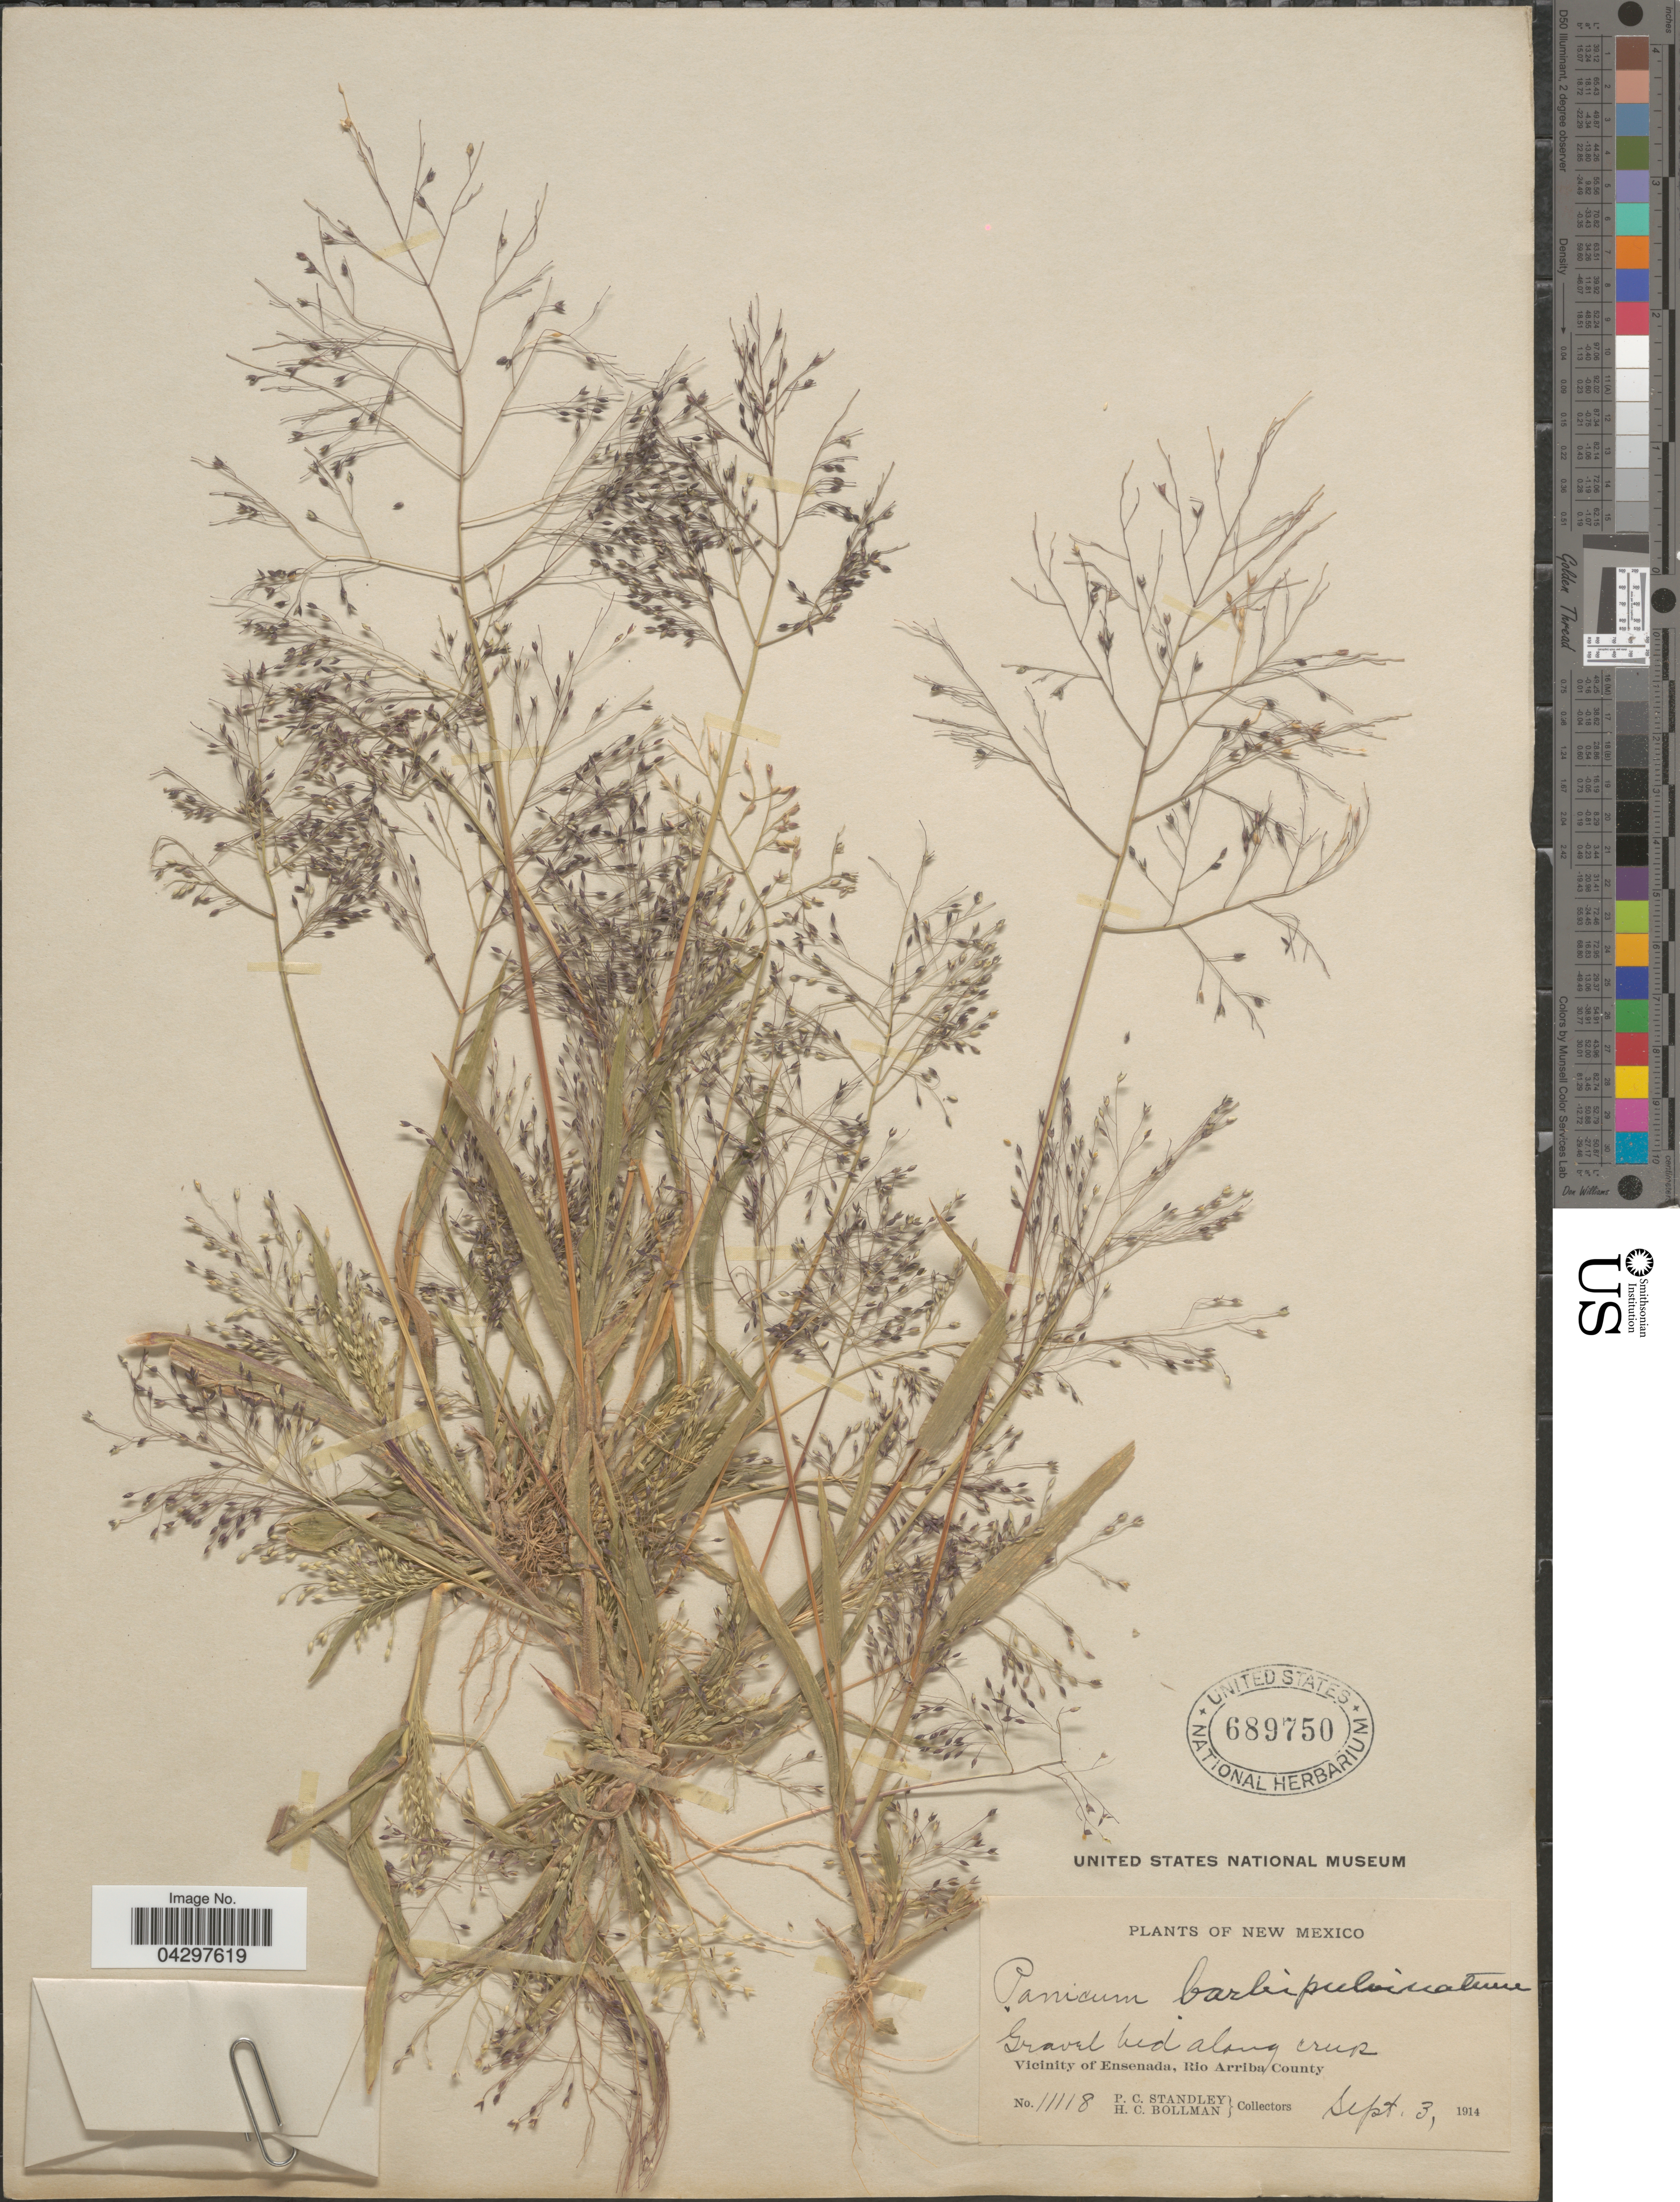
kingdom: Plantae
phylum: Tracheophyta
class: Liliopsida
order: Poales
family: Poaceae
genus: Panicum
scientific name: Panicum capillare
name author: L.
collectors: P. C. Standley & H. C. Bollman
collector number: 11118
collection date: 1914-09-03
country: United States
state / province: New Mexico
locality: Gravel bed along cruz. Vicinity of Ensenada, Rio Arriba County.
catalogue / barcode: US 689750